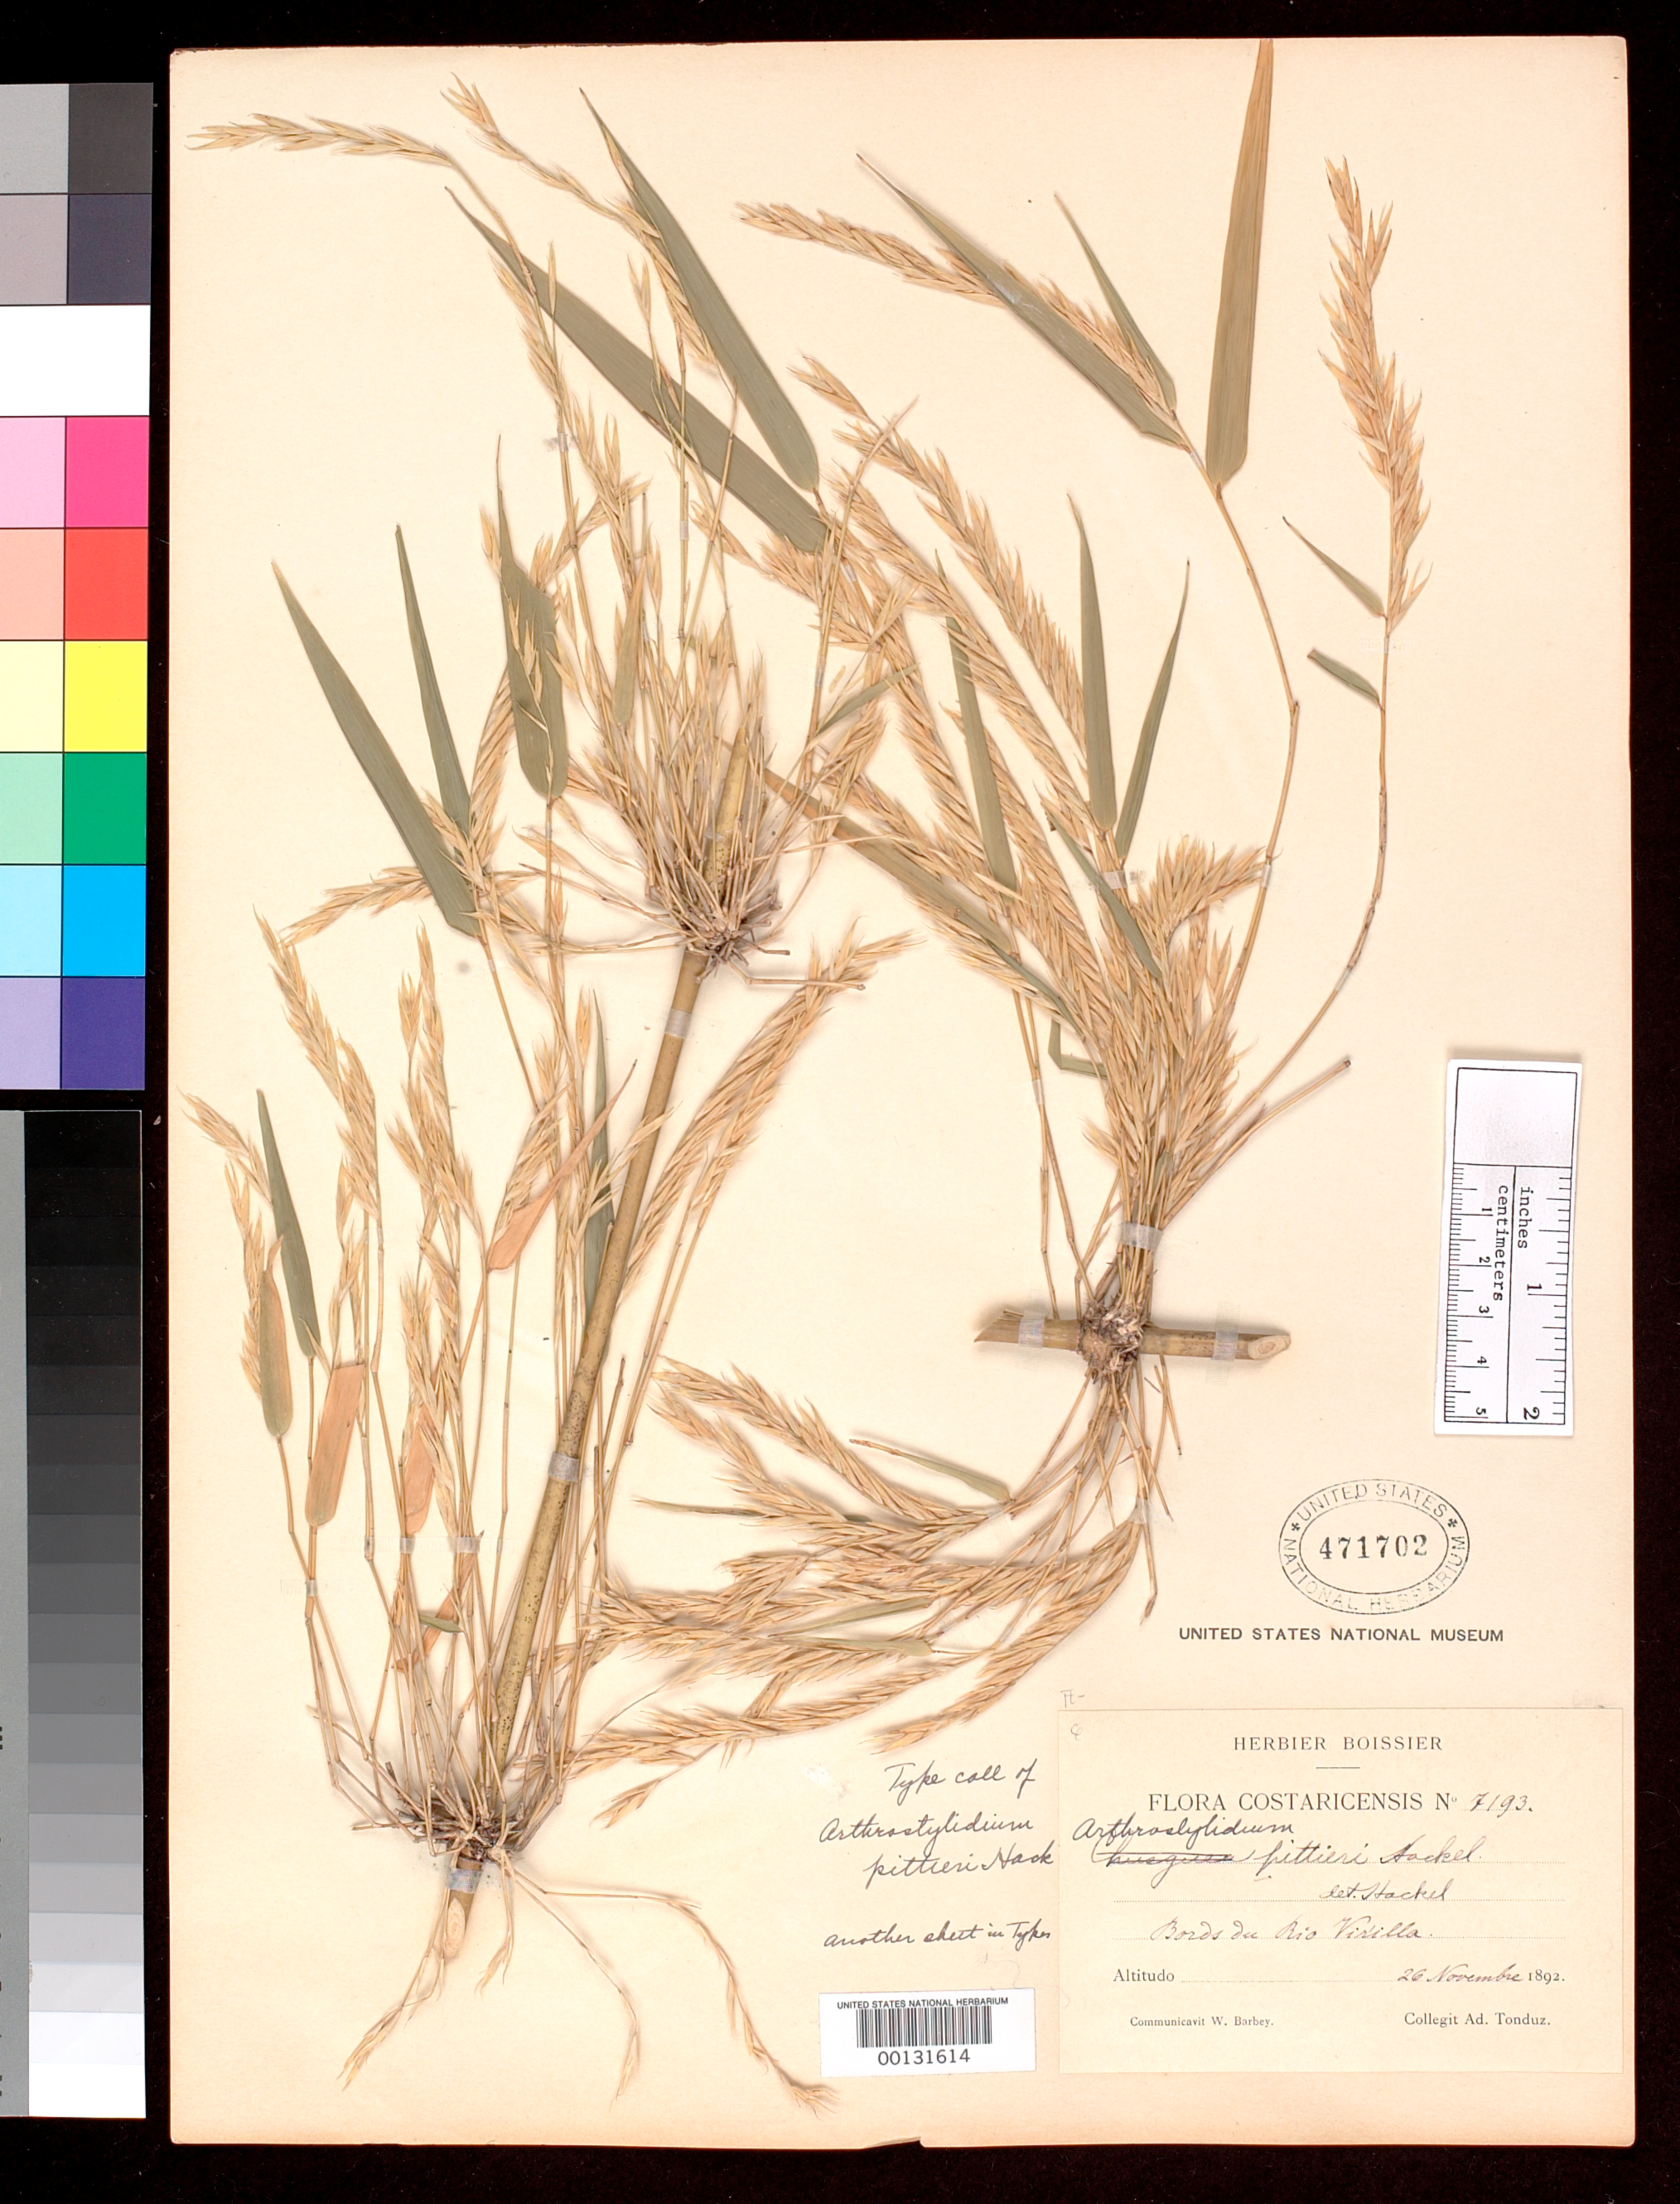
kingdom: Plantae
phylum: Tracheophyta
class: Liliopsida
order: Poales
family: Poaceae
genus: Arthrostylidium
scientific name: Arthrostylidium pittieri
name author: Hack.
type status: Isotype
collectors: A. Tonduz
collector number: Pittier 7193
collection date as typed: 26 Nov 1892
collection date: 1892-11-26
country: Costa Rica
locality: Rio Virilla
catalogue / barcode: US 471702